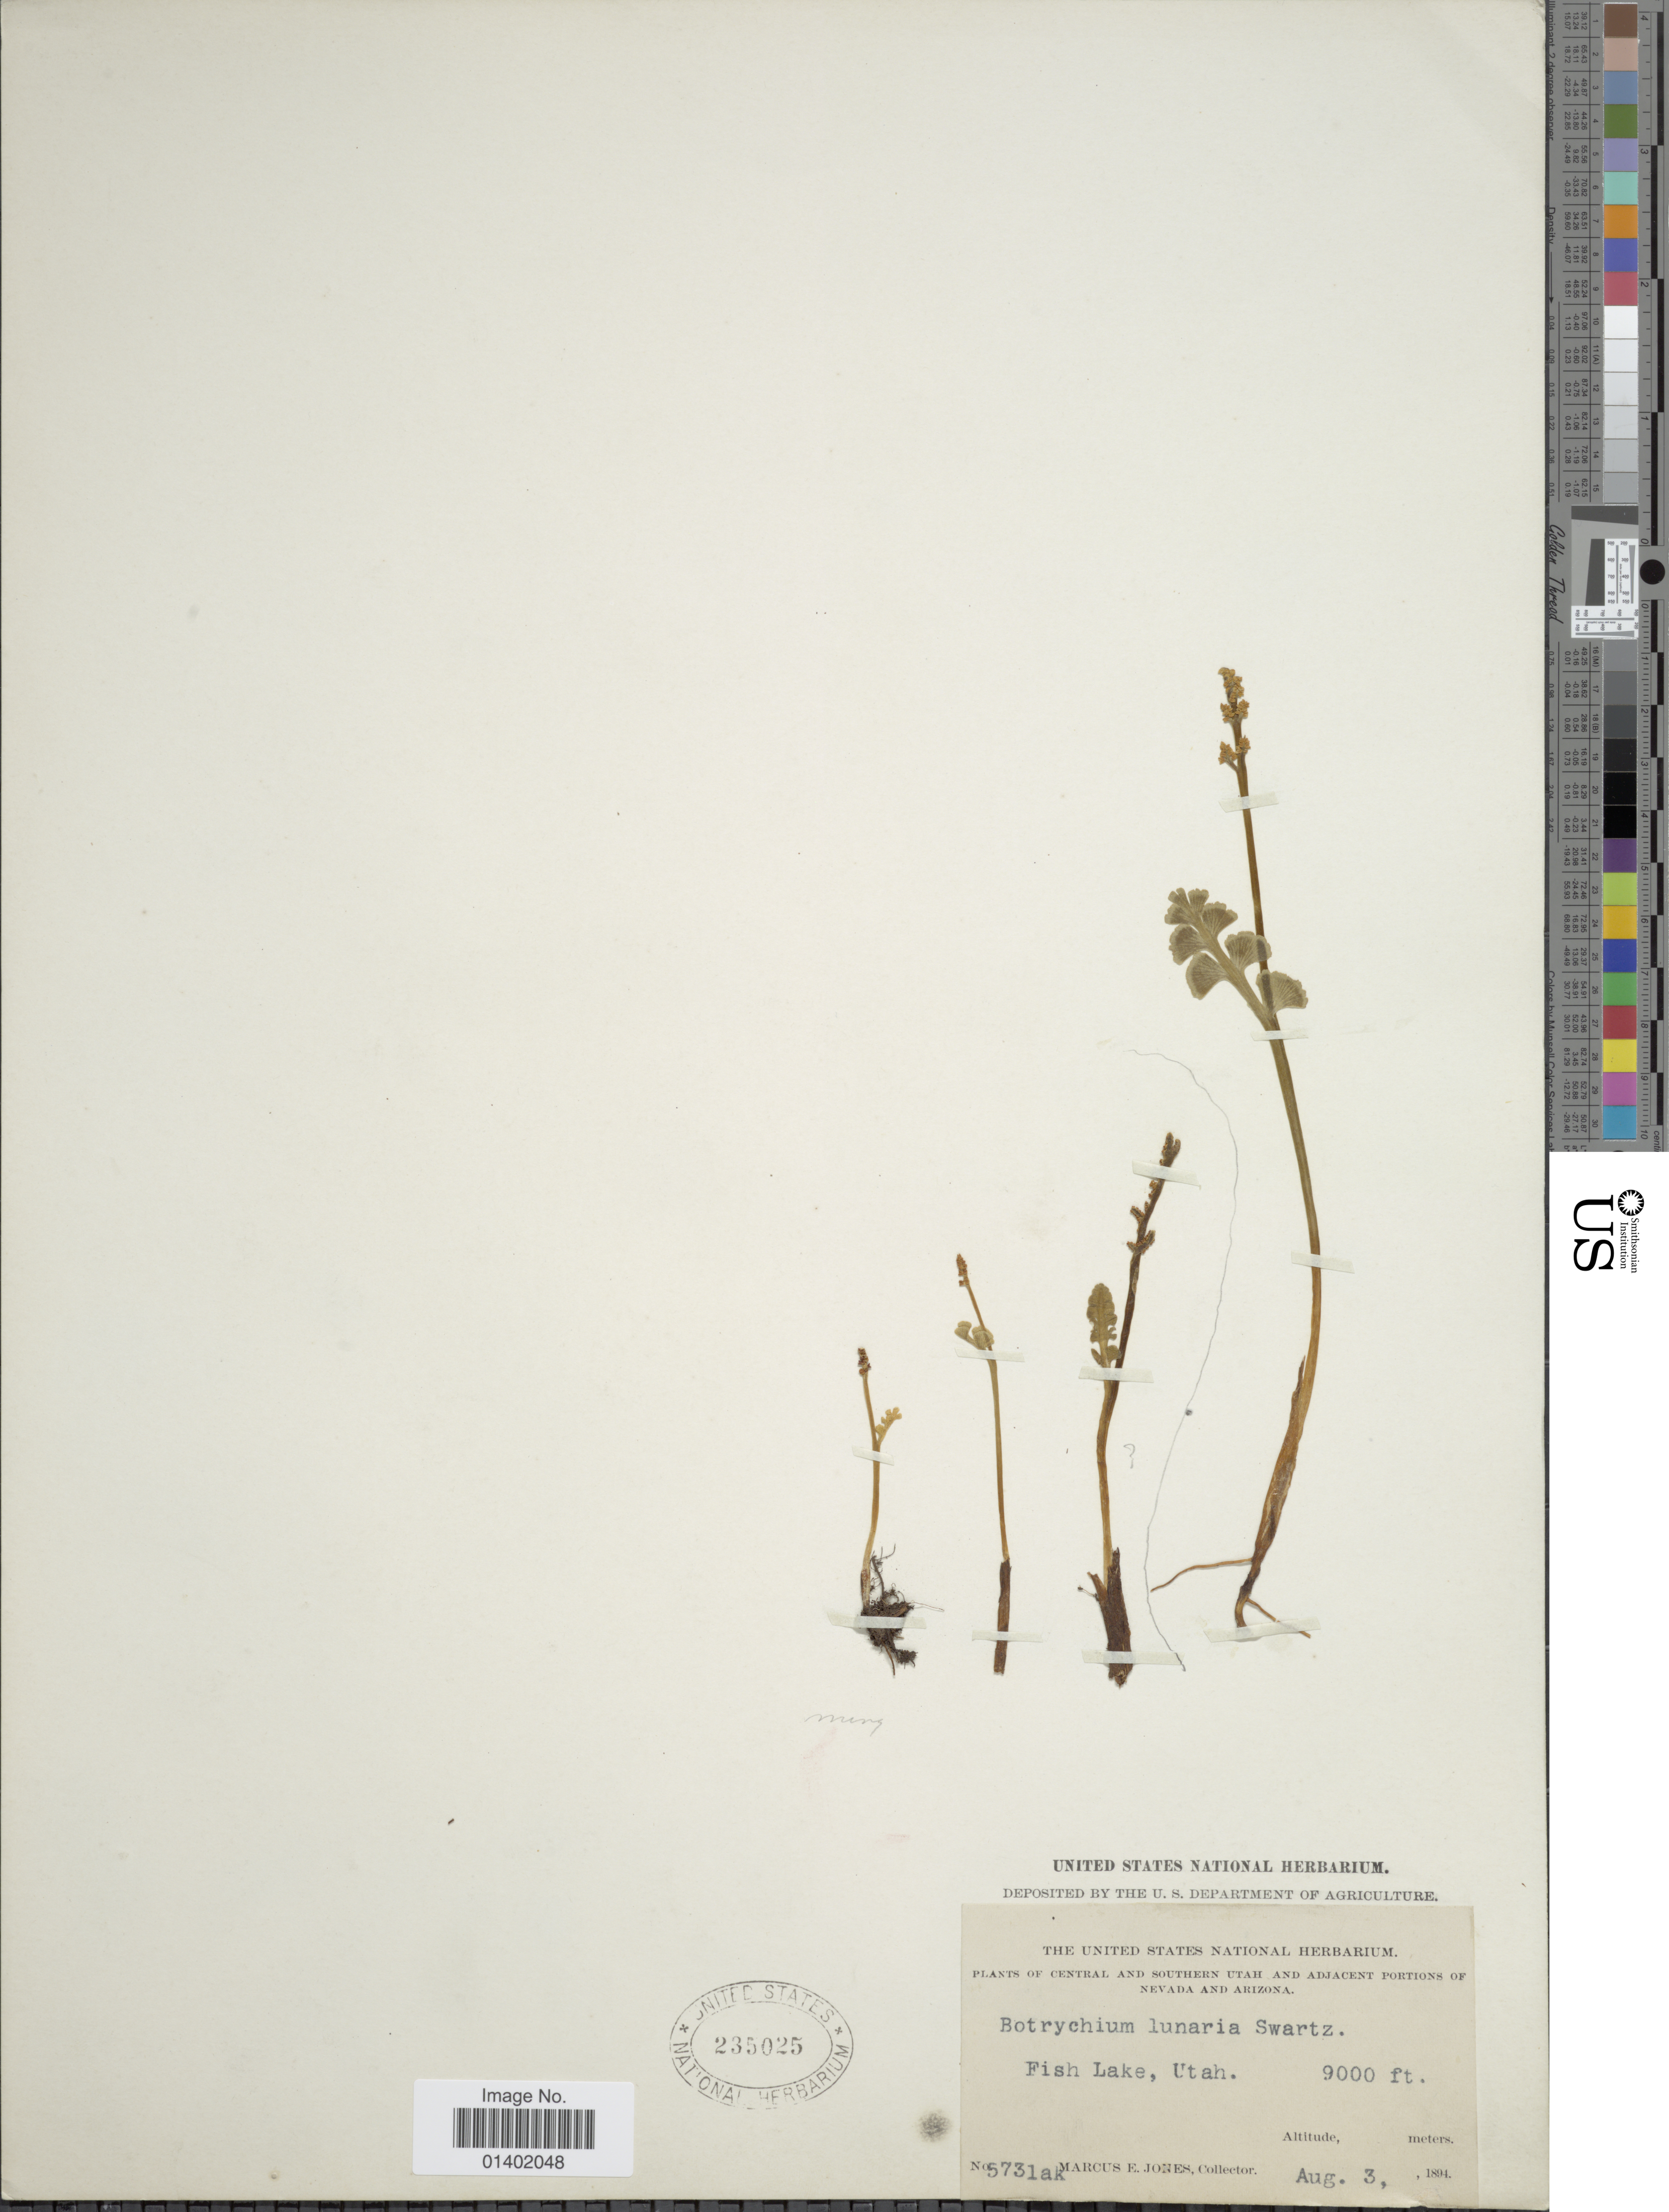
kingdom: Plantae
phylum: Tracheophyta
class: Polypodiopsida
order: Ophioglossales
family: Ophioglossaceae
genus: Botrychium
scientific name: Botrychium lunaria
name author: (L.) Sw.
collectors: M. E. Jones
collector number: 5731ak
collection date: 1894-08-03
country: United States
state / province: Utah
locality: Fish Lake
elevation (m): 2743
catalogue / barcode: US 235025